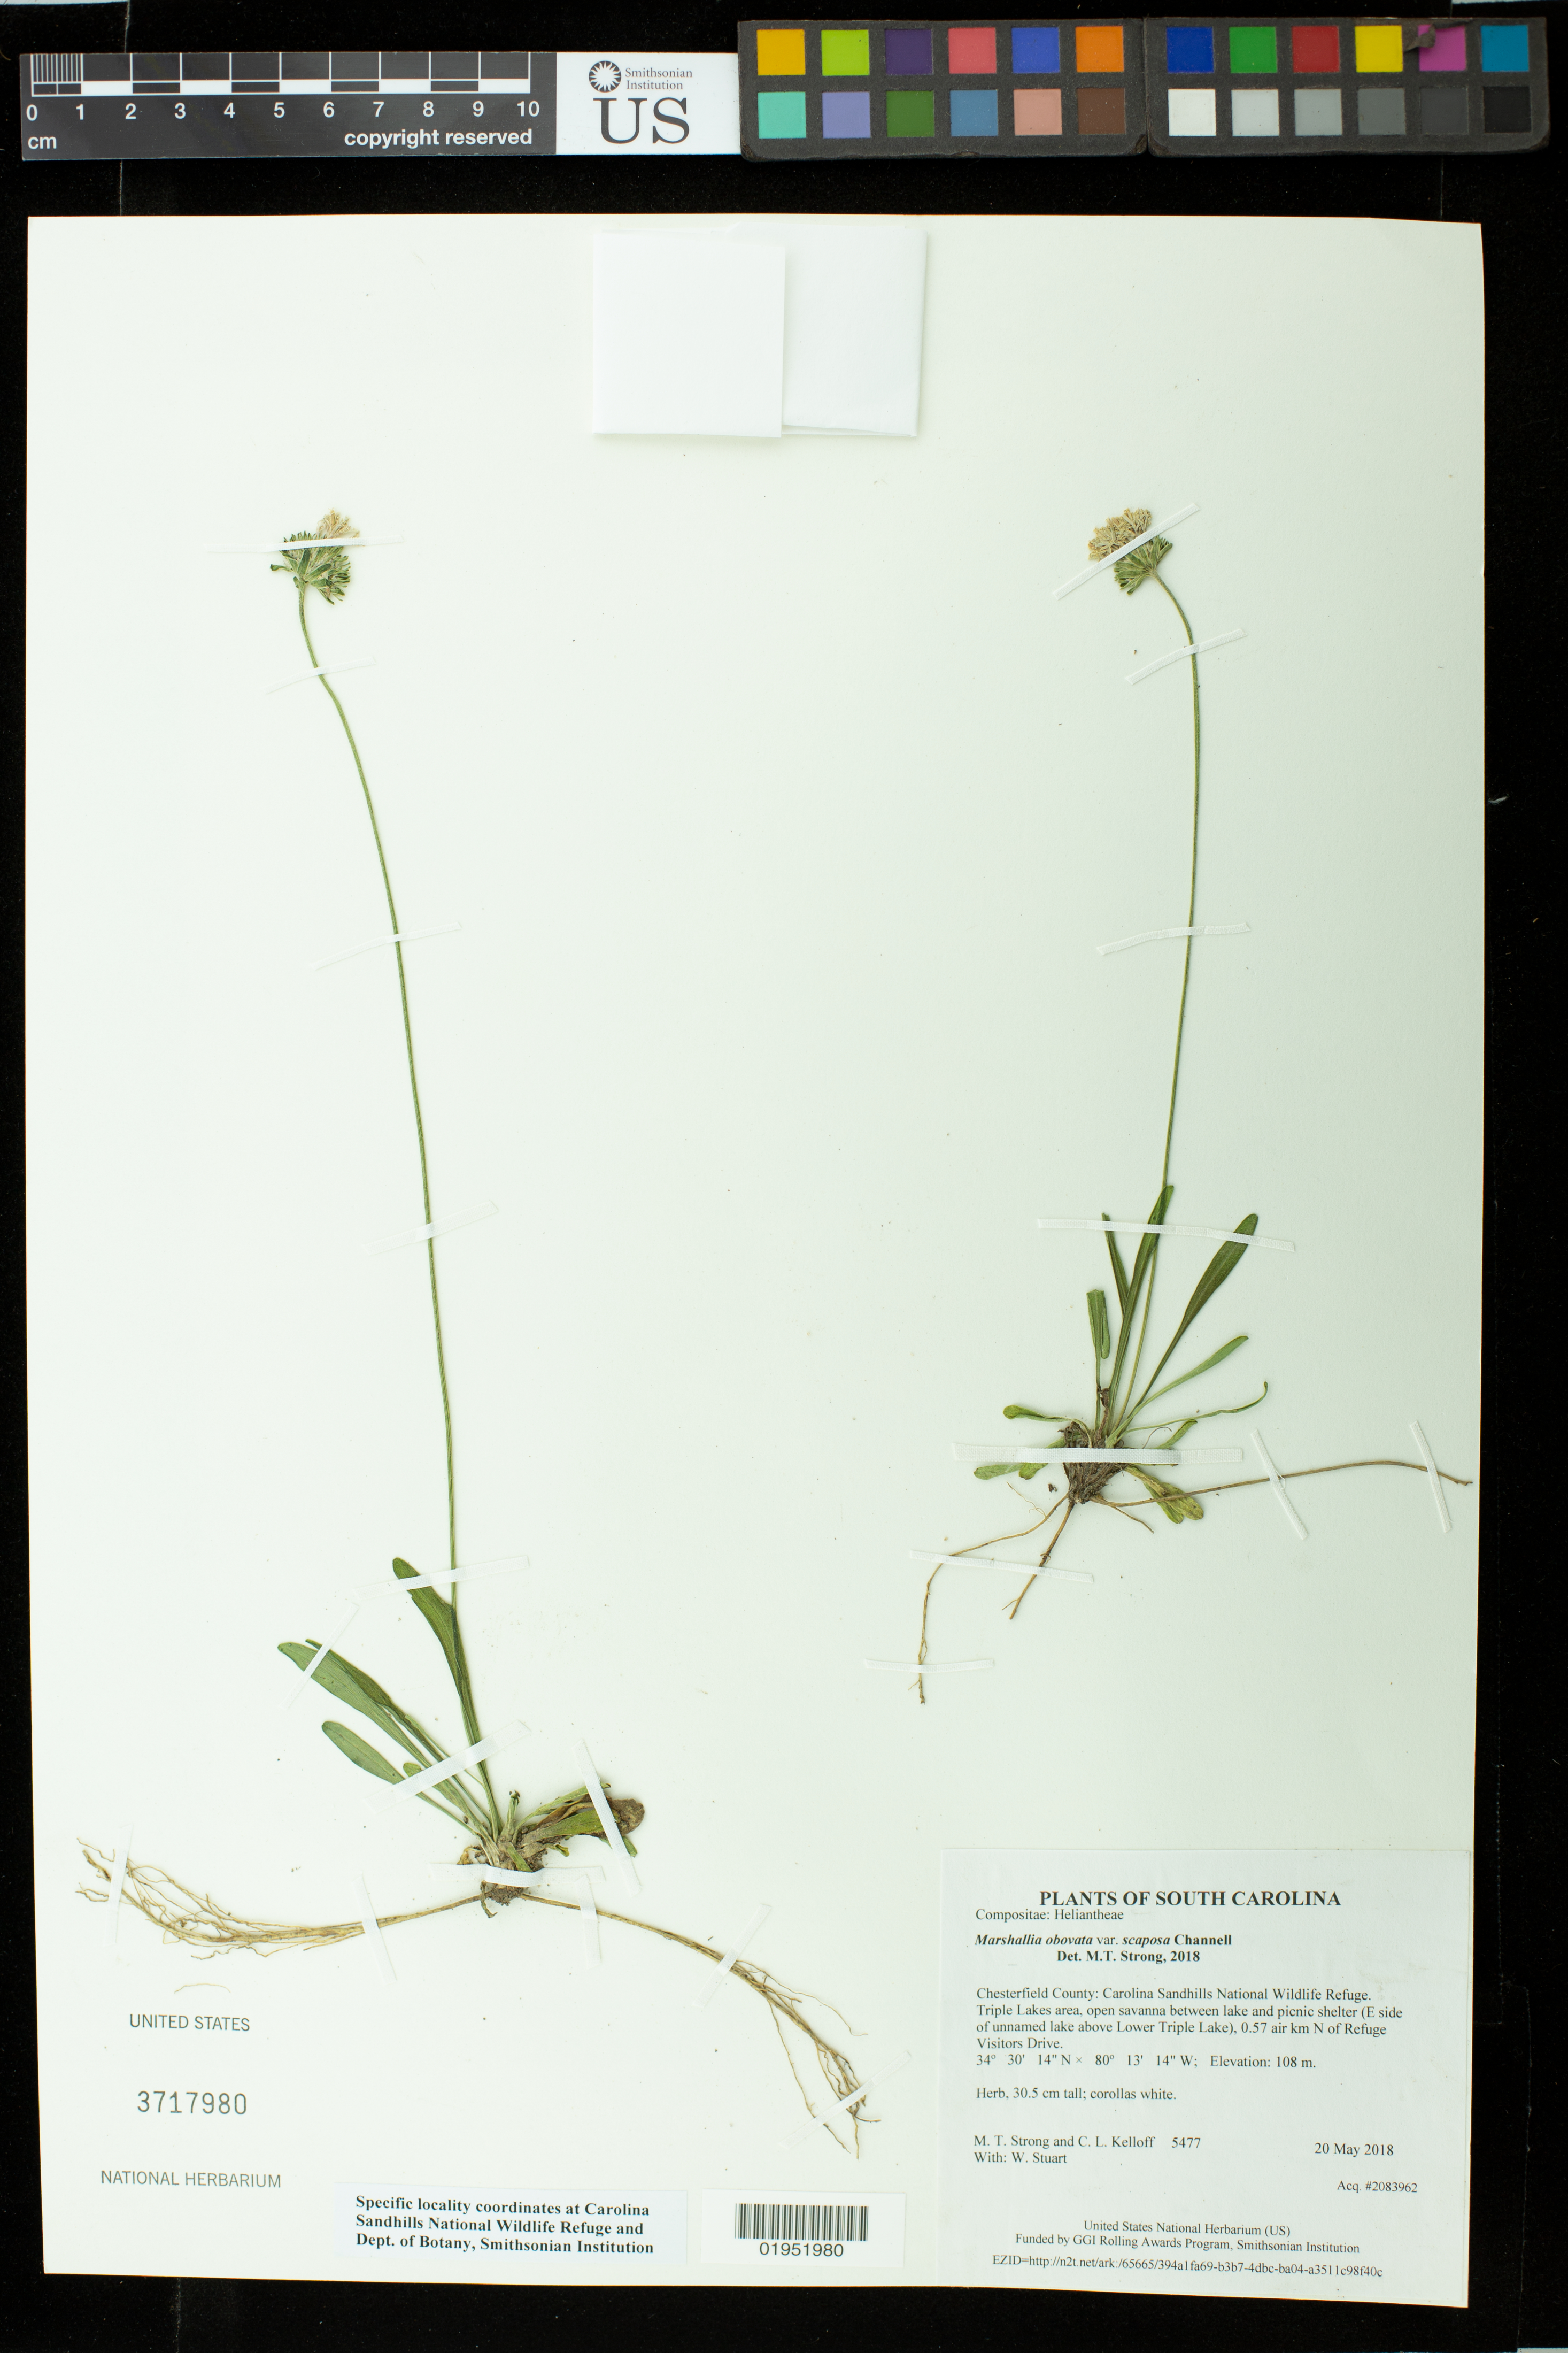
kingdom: Plantae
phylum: Tracheophyta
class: Magnoliopsida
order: Asterales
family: Asteraceae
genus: Marshallia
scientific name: Marshallia obovata var. scaposa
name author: Channell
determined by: Strong, Mark T., (BOT), Smithsonian Institution - National Museum of Natural History (UNITED STATES)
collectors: M. T. Strong, C. L. Kelloff & W. Stuart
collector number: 5477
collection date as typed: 20 May 2018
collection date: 2018-05-20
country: United States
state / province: South Carolina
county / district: Chesterfield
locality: Carolina Sandhills National Wildlife Refuge. Triple Lakes area, open savanna between lake and picnic shelter (E side of unnamed lake above Lower Triple Lake), 0.57 air km N of Refuge Visitors Drive.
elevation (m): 108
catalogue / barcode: US 3717980